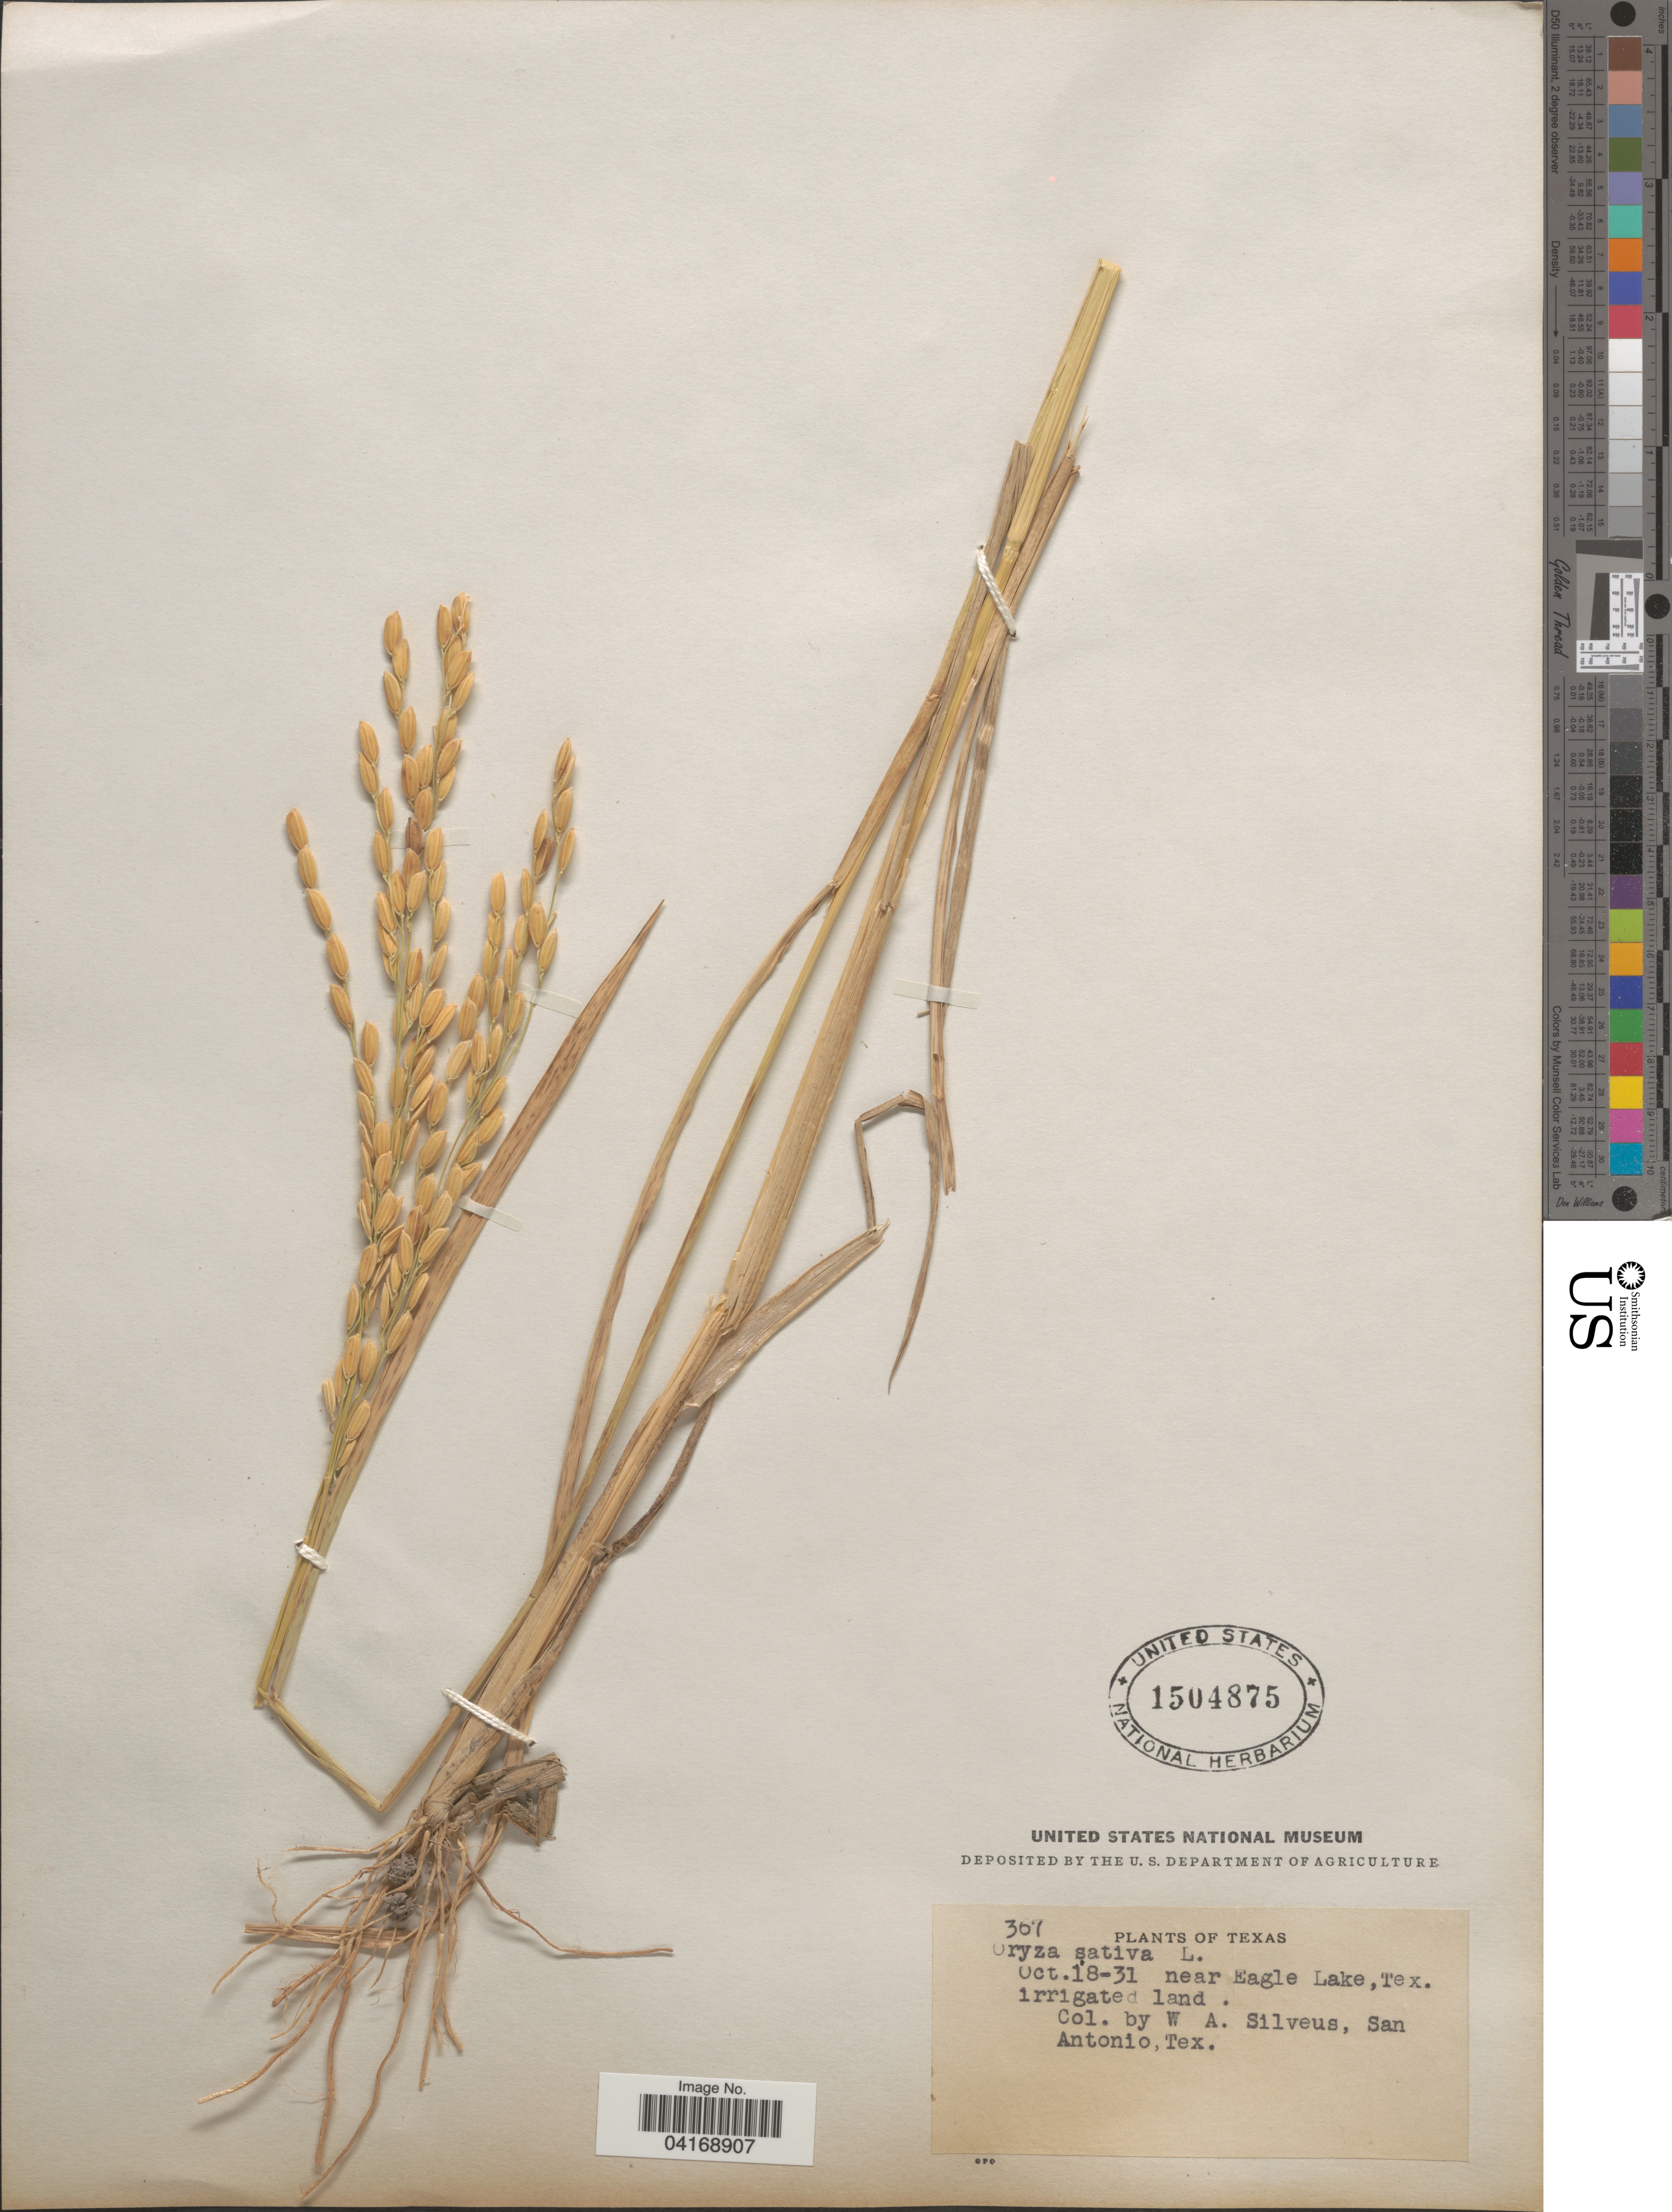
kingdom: Plantae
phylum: Tracheophyta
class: Liliopsida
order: Poales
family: Poaceae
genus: Oryza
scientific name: Oryza sativa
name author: L.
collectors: W. Silveus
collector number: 367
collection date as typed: Transcribed d/m/y: 18/10/31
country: United States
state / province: Texas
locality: Near Eagle Lake.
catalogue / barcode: US 1504875